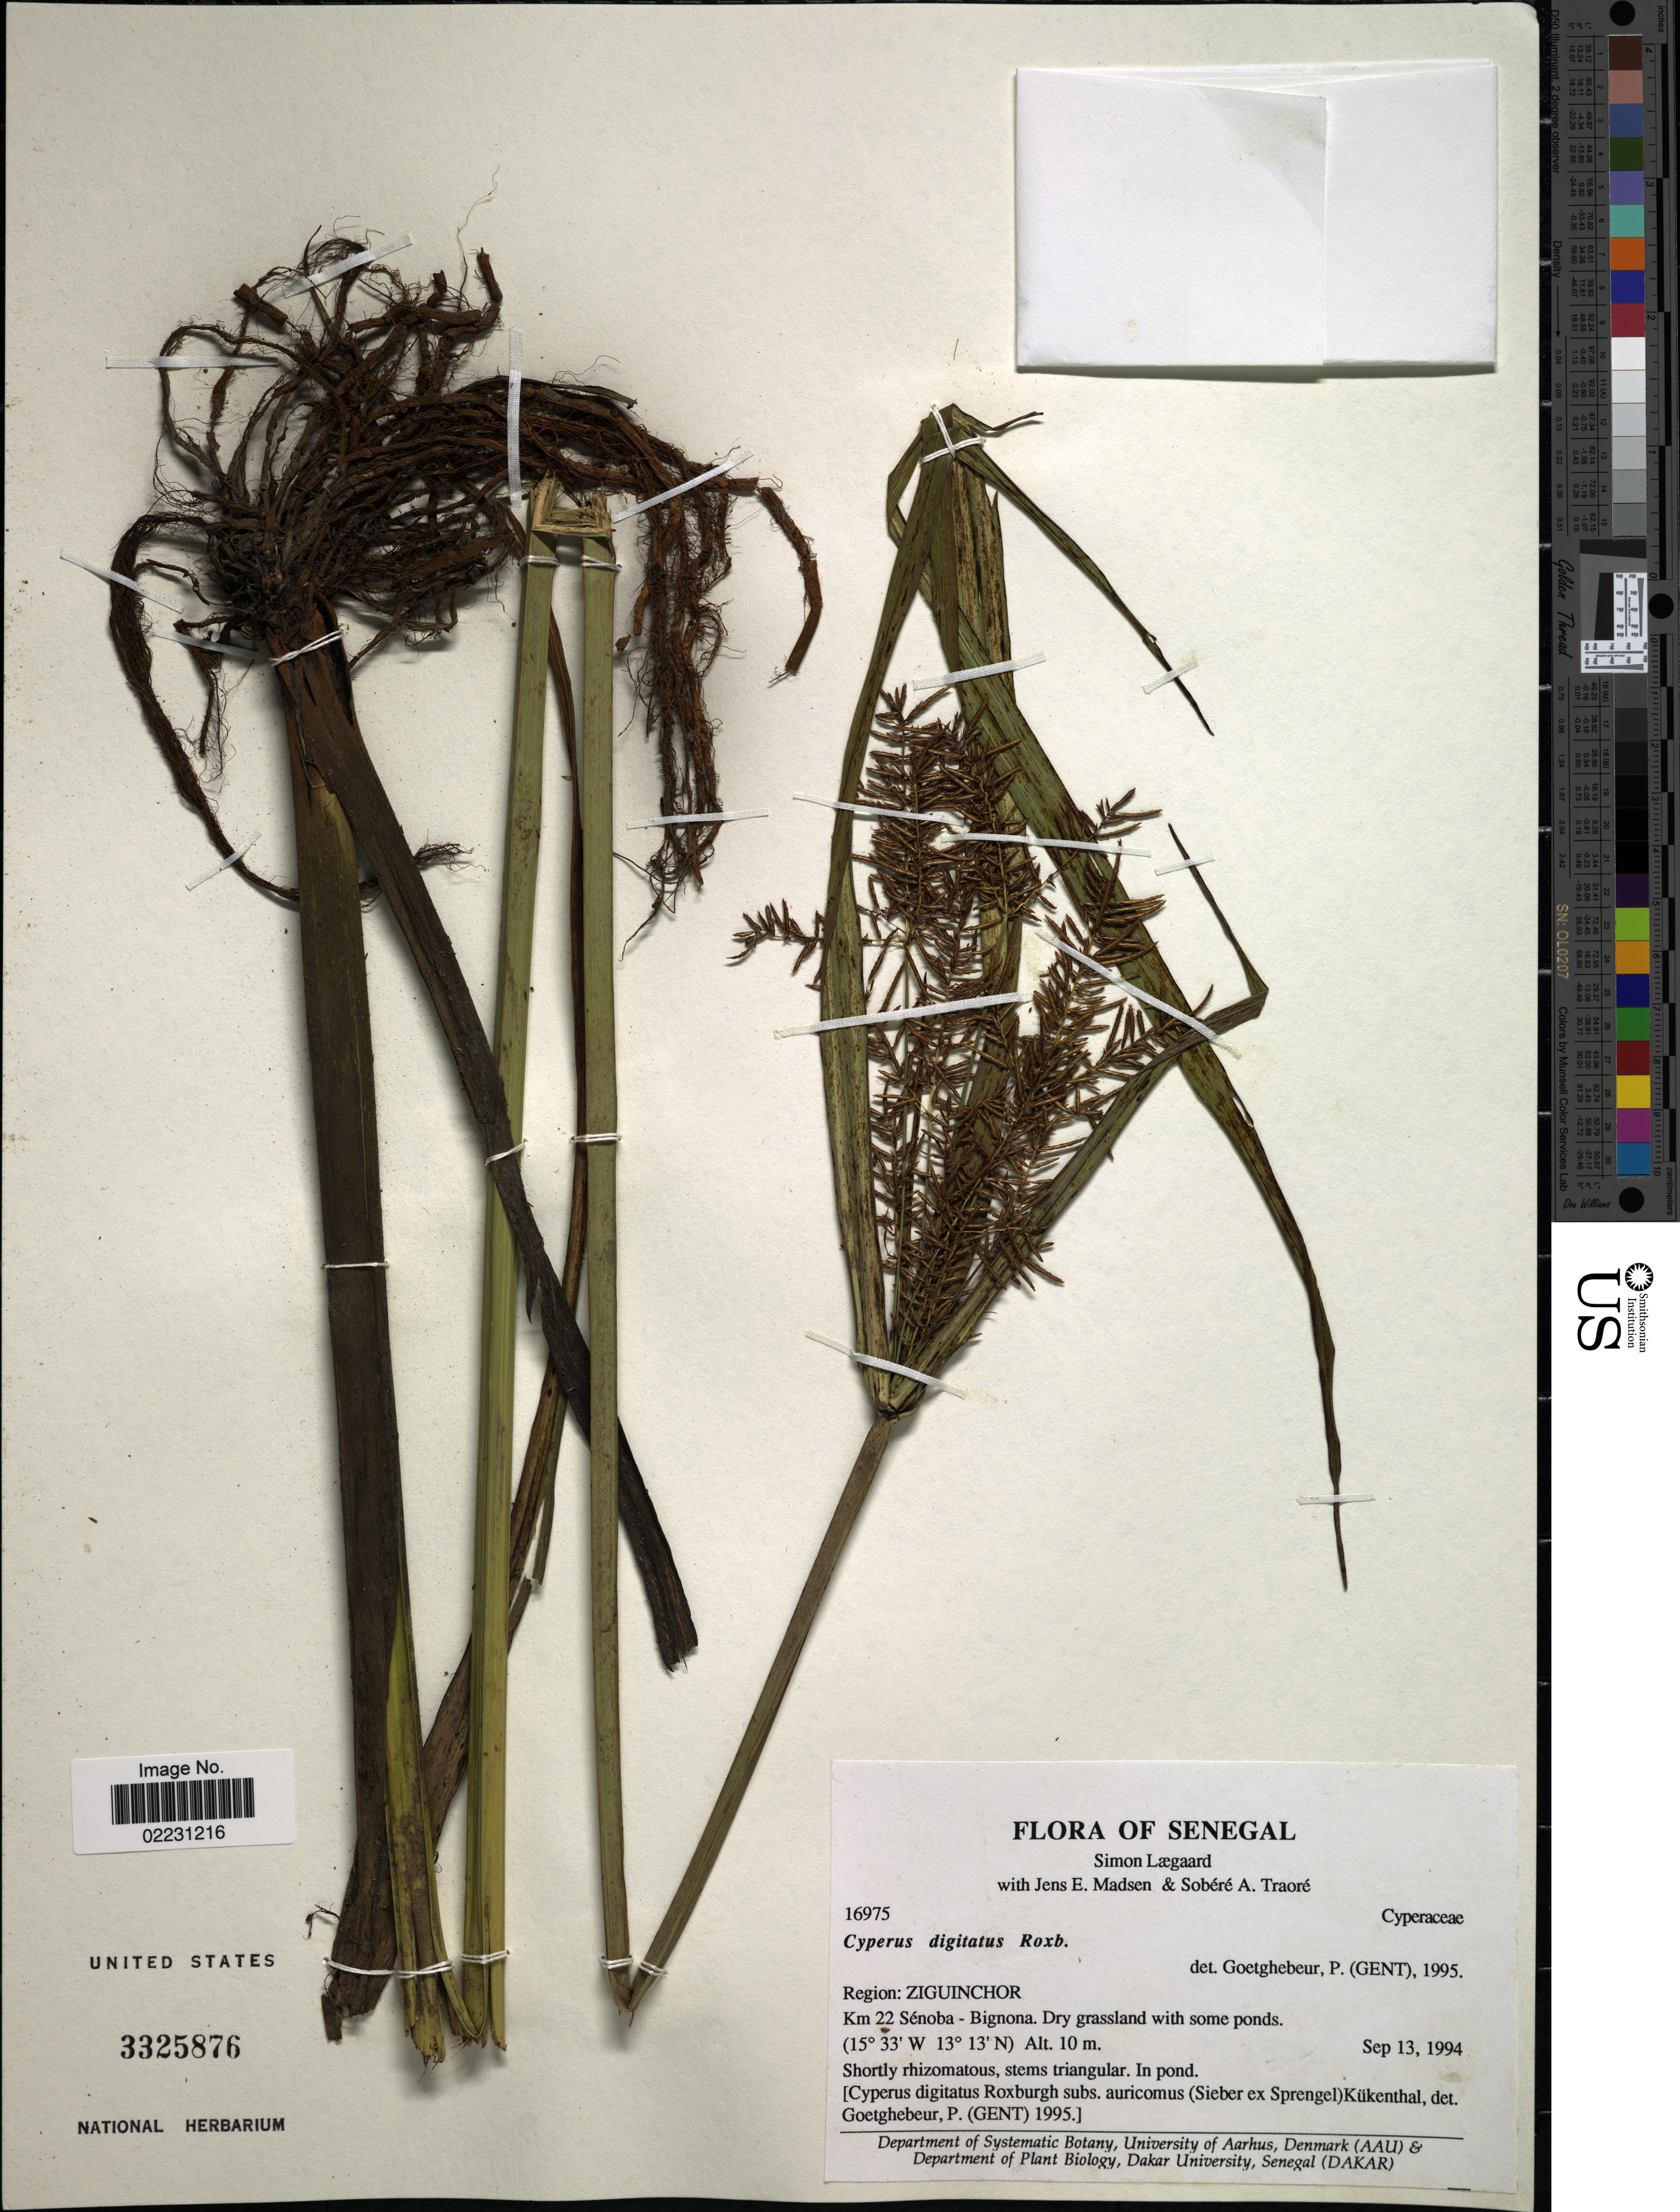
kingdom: Plantae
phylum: Tracheophyta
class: Liliopsida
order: Poales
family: Cyperaceae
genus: Cyperus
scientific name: Cyperus digitatus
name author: Roxb.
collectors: S. Lægaard, J. E. Madsen & S. Traore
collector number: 16975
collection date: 1994-09-13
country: Senegal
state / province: Ziguinchor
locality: Km 22 Senoba - Bignona. Dry grassland with some ponds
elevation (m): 10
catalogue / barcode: US 3325876